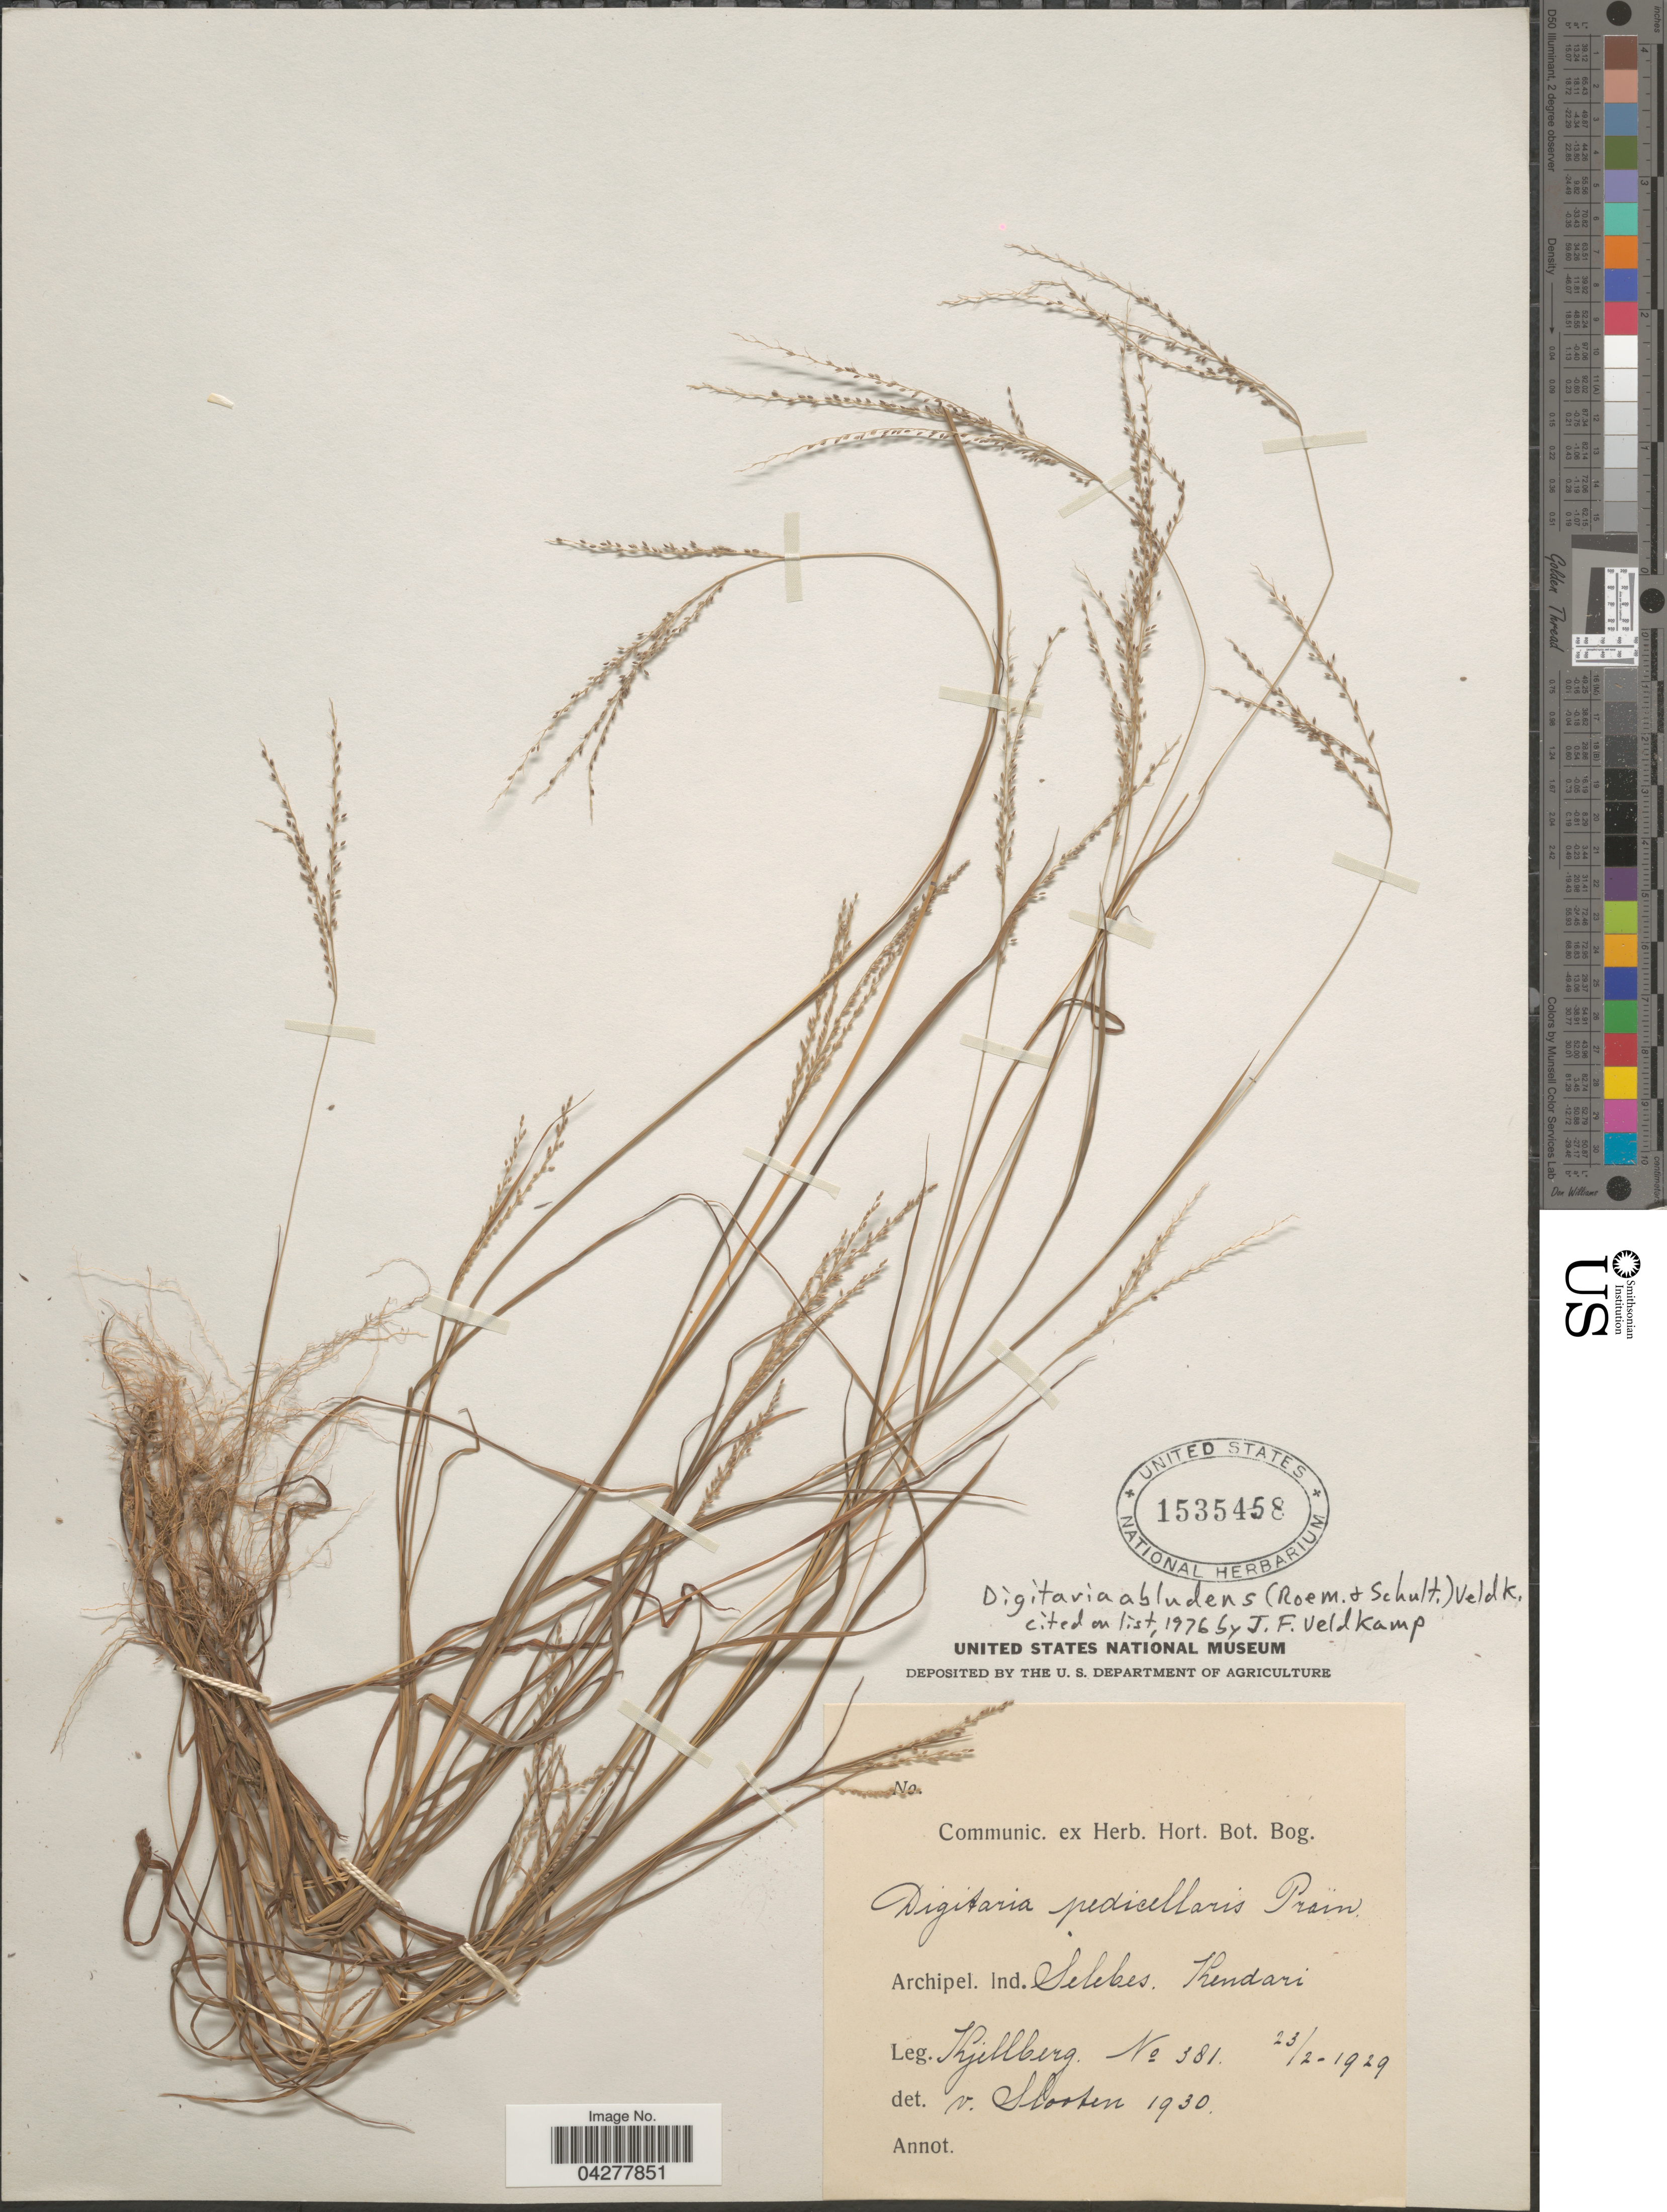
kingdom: Plantae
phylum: Tracheophyta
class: Liliopsida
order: Poales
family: Poaceae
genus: Digitaria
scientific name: Digitaria abludens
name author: (Roem. & Schult.) Veldkamp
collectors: Kjellberg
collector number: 381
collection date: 1929-02-23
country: Indonesia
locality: Archipel. Ind. Selebes. Kendari.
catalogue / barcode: US 1535458